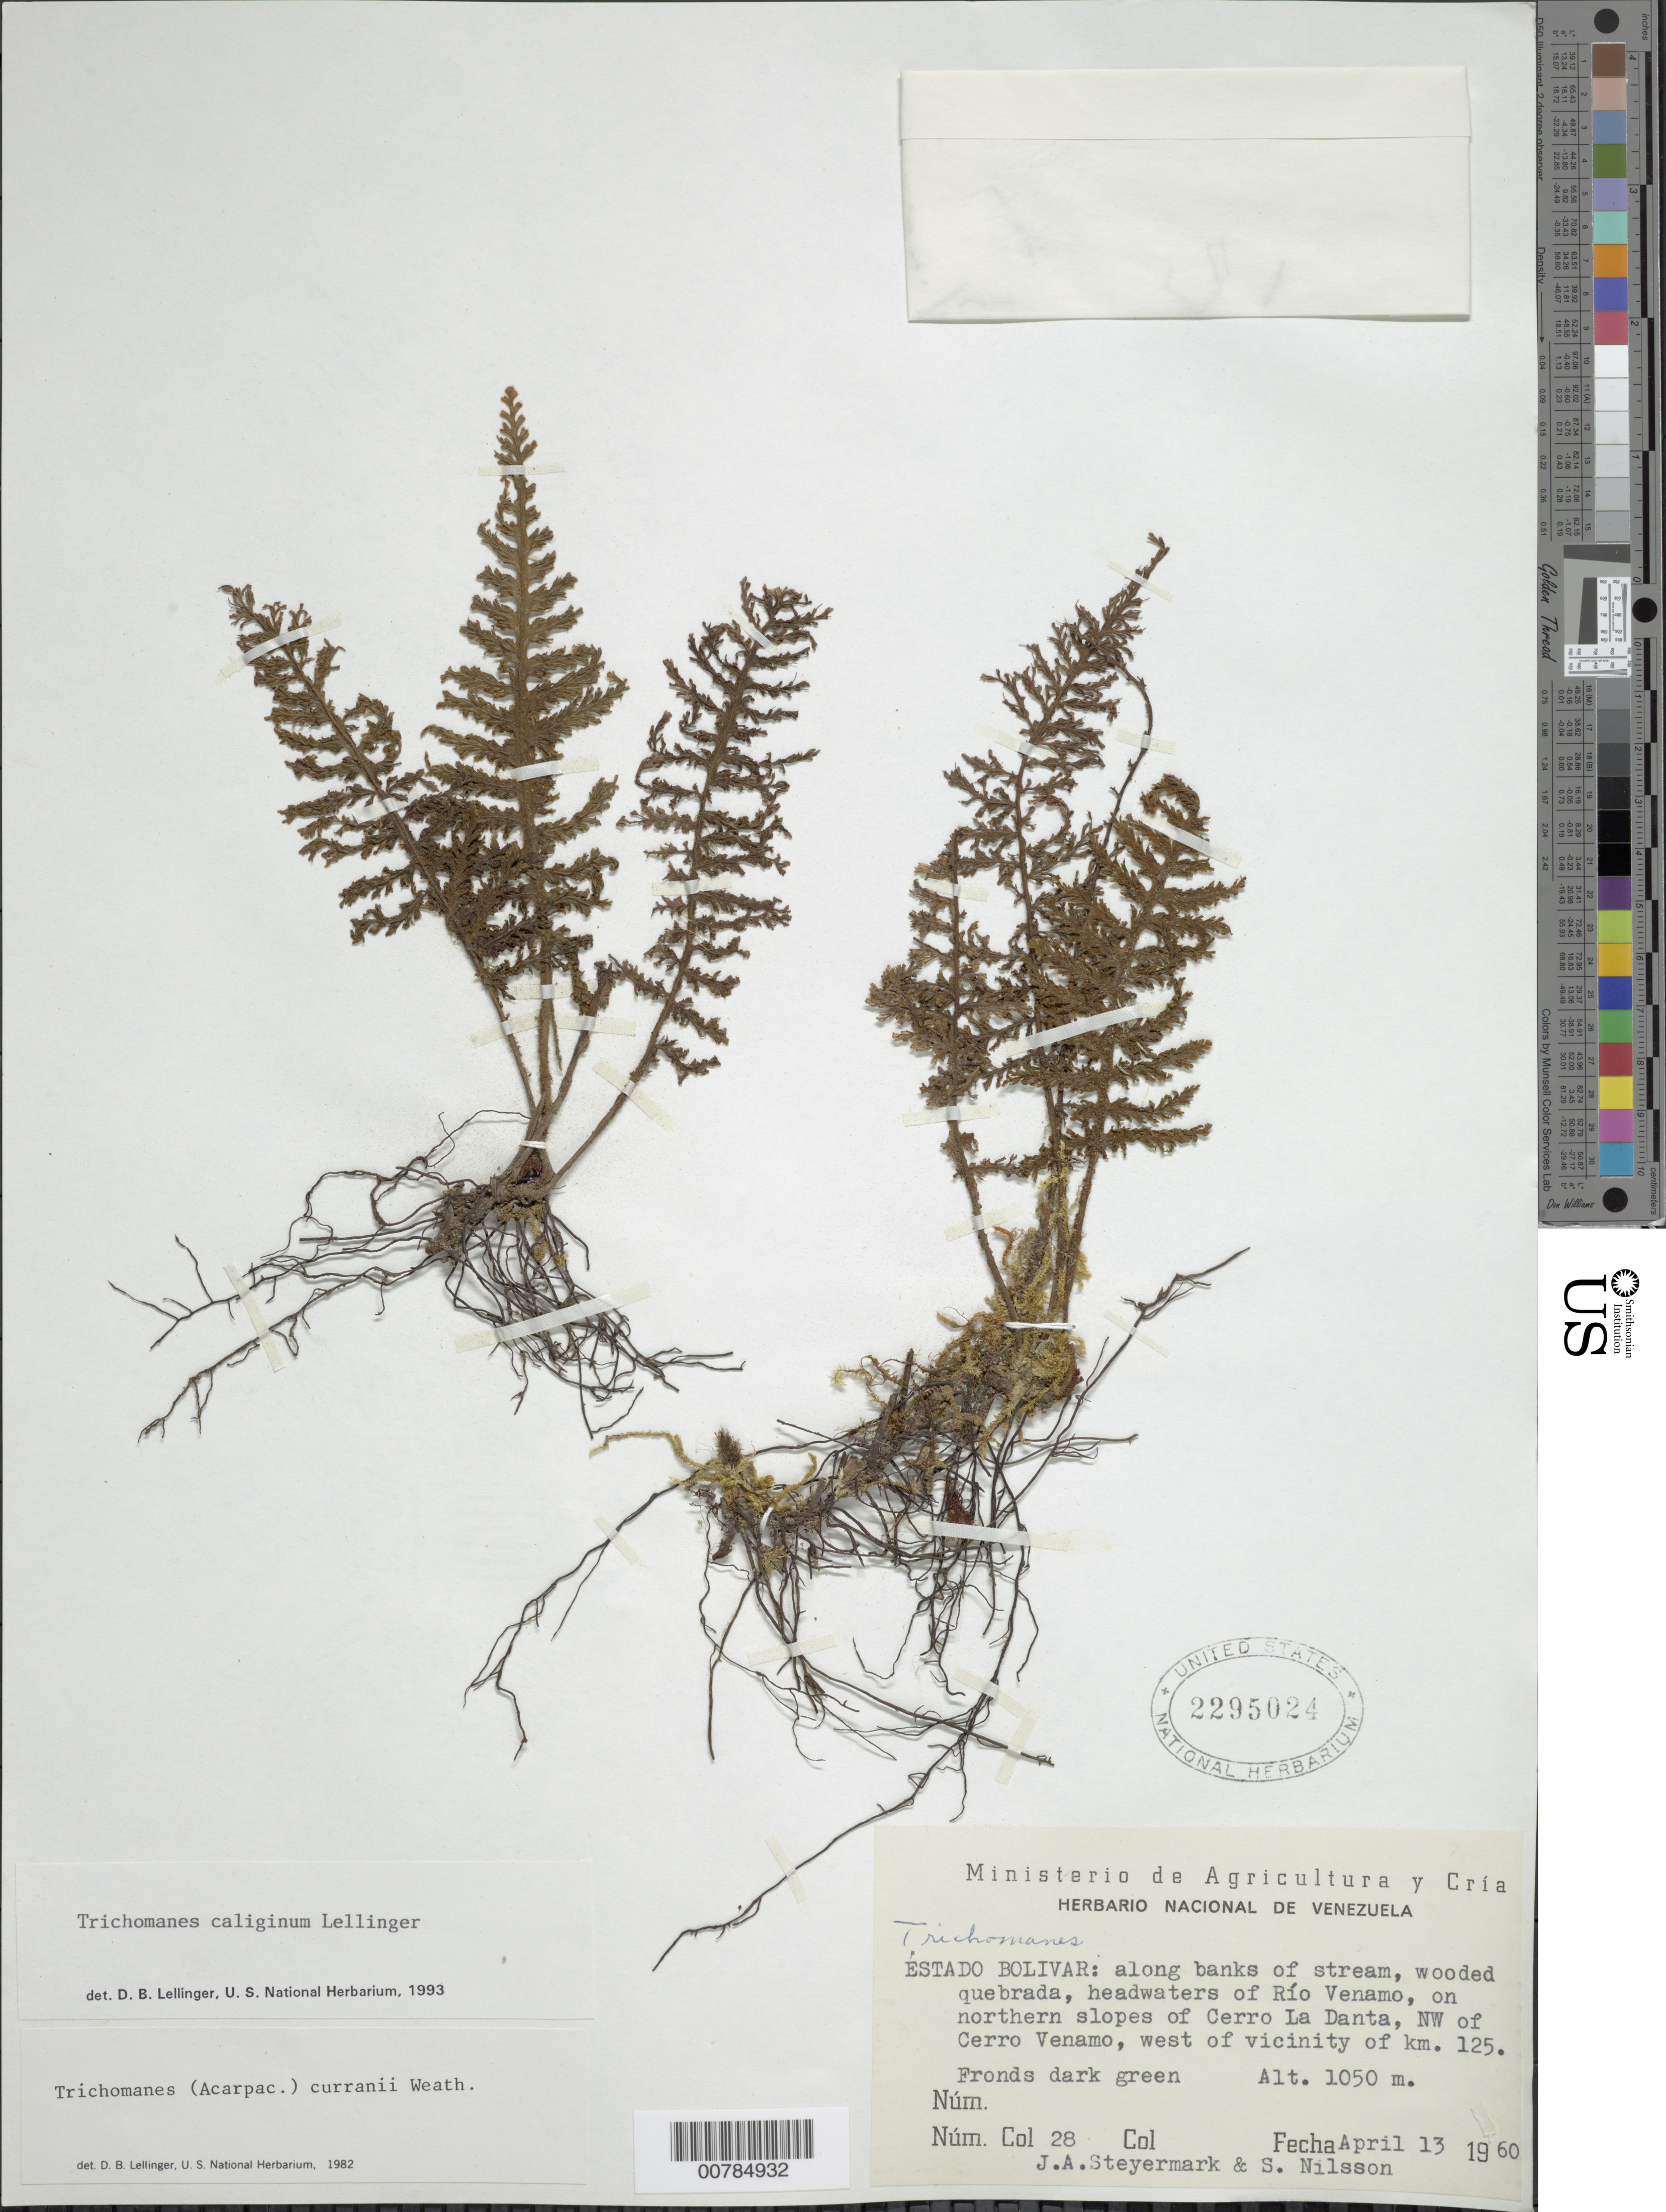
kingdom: Plantae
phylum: Tracheophyta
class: Polypodiopsida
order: Hymenophyllales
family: Hymenophyllaceae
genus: Trichomanes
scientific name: Trichomanes caliginum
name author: Lellinger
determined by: Lellinger, David B., (BOT), Smithsonian Institution - National Museum of Natural History (UNITED STATES)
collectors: J. Steyermark & S. Nilsson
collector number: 60 28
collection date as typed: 13-Apr-60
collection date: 1960-04-13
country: Venezuela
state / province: Bolívar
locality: Río Venamo headwaters, W of vic of road campamento 125, on northern slopes of Cerro La Danta, NW of cerro Venamo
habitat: Banks of stream, wooded quebrada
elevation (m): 1040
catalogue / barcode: US 2295024